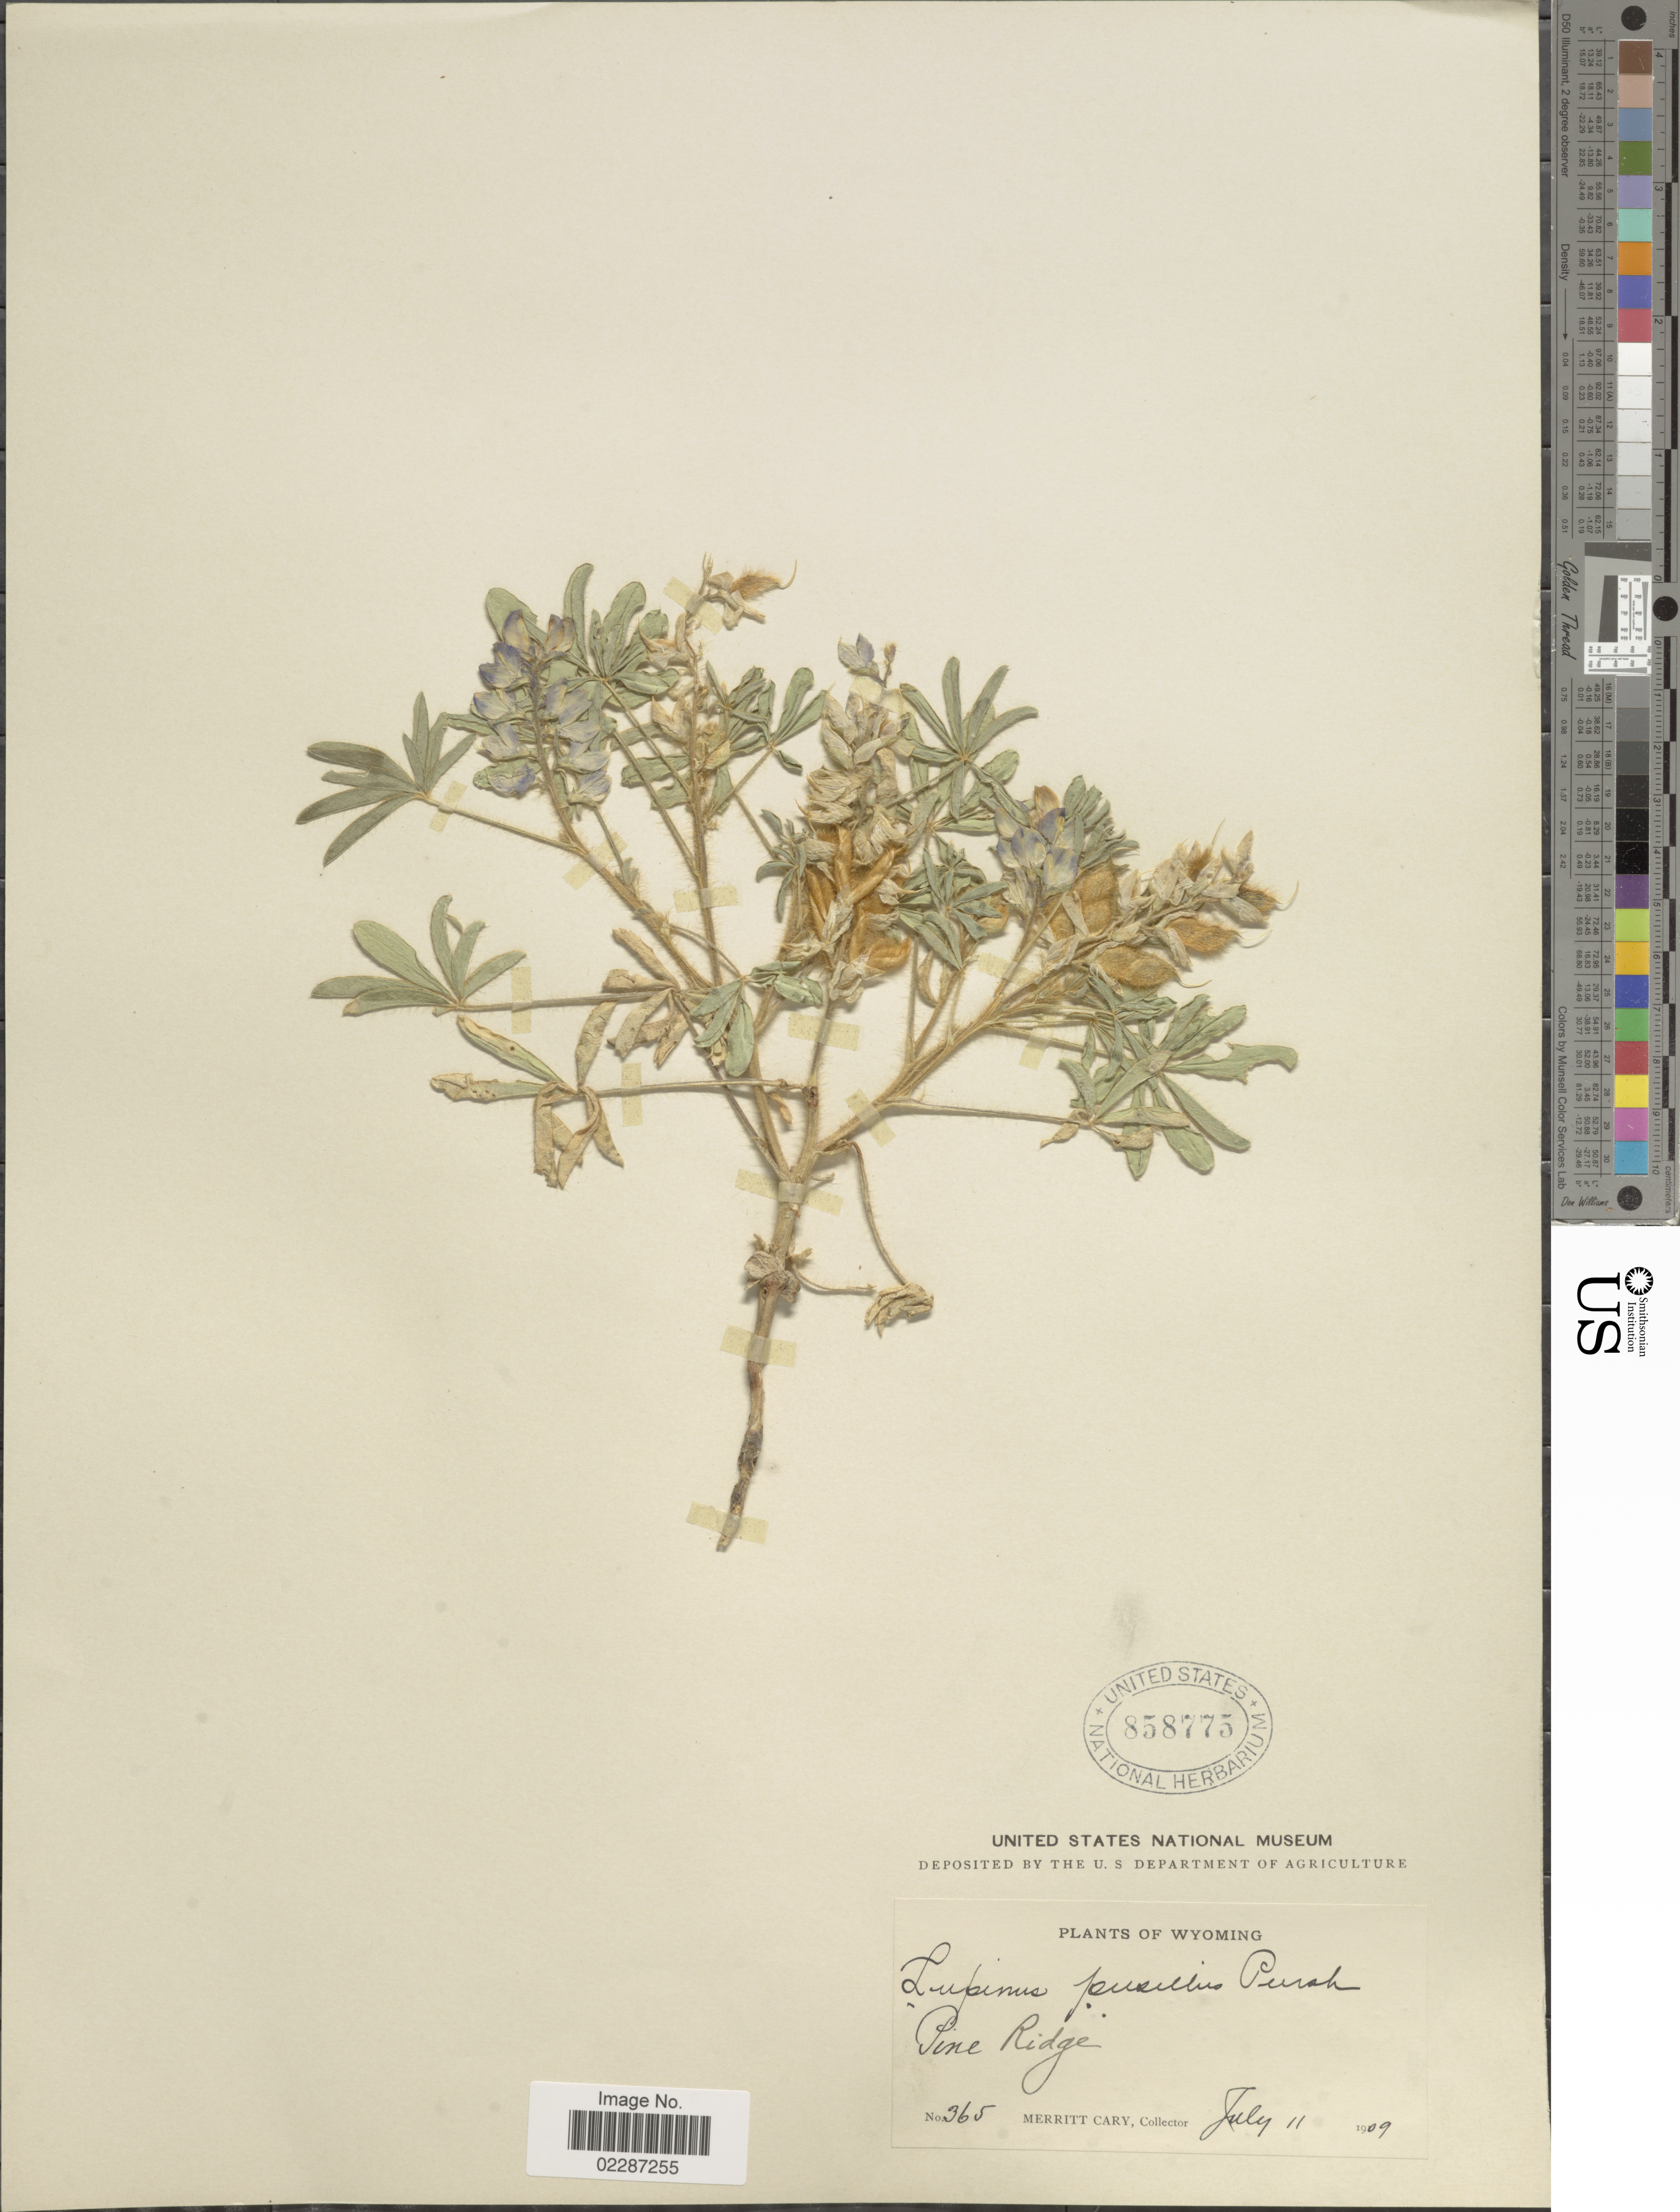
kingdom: Plantae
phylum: Tracheophyta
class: Magnoliopsida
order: Fabales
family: Fabaceae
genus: Lupinus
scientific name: Lupinus pusillus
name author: Pursh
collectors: M. Cary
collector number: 365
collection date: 1909-07-11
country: United States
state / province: Wyoming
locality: Pine Ridge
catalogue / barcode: US 858775